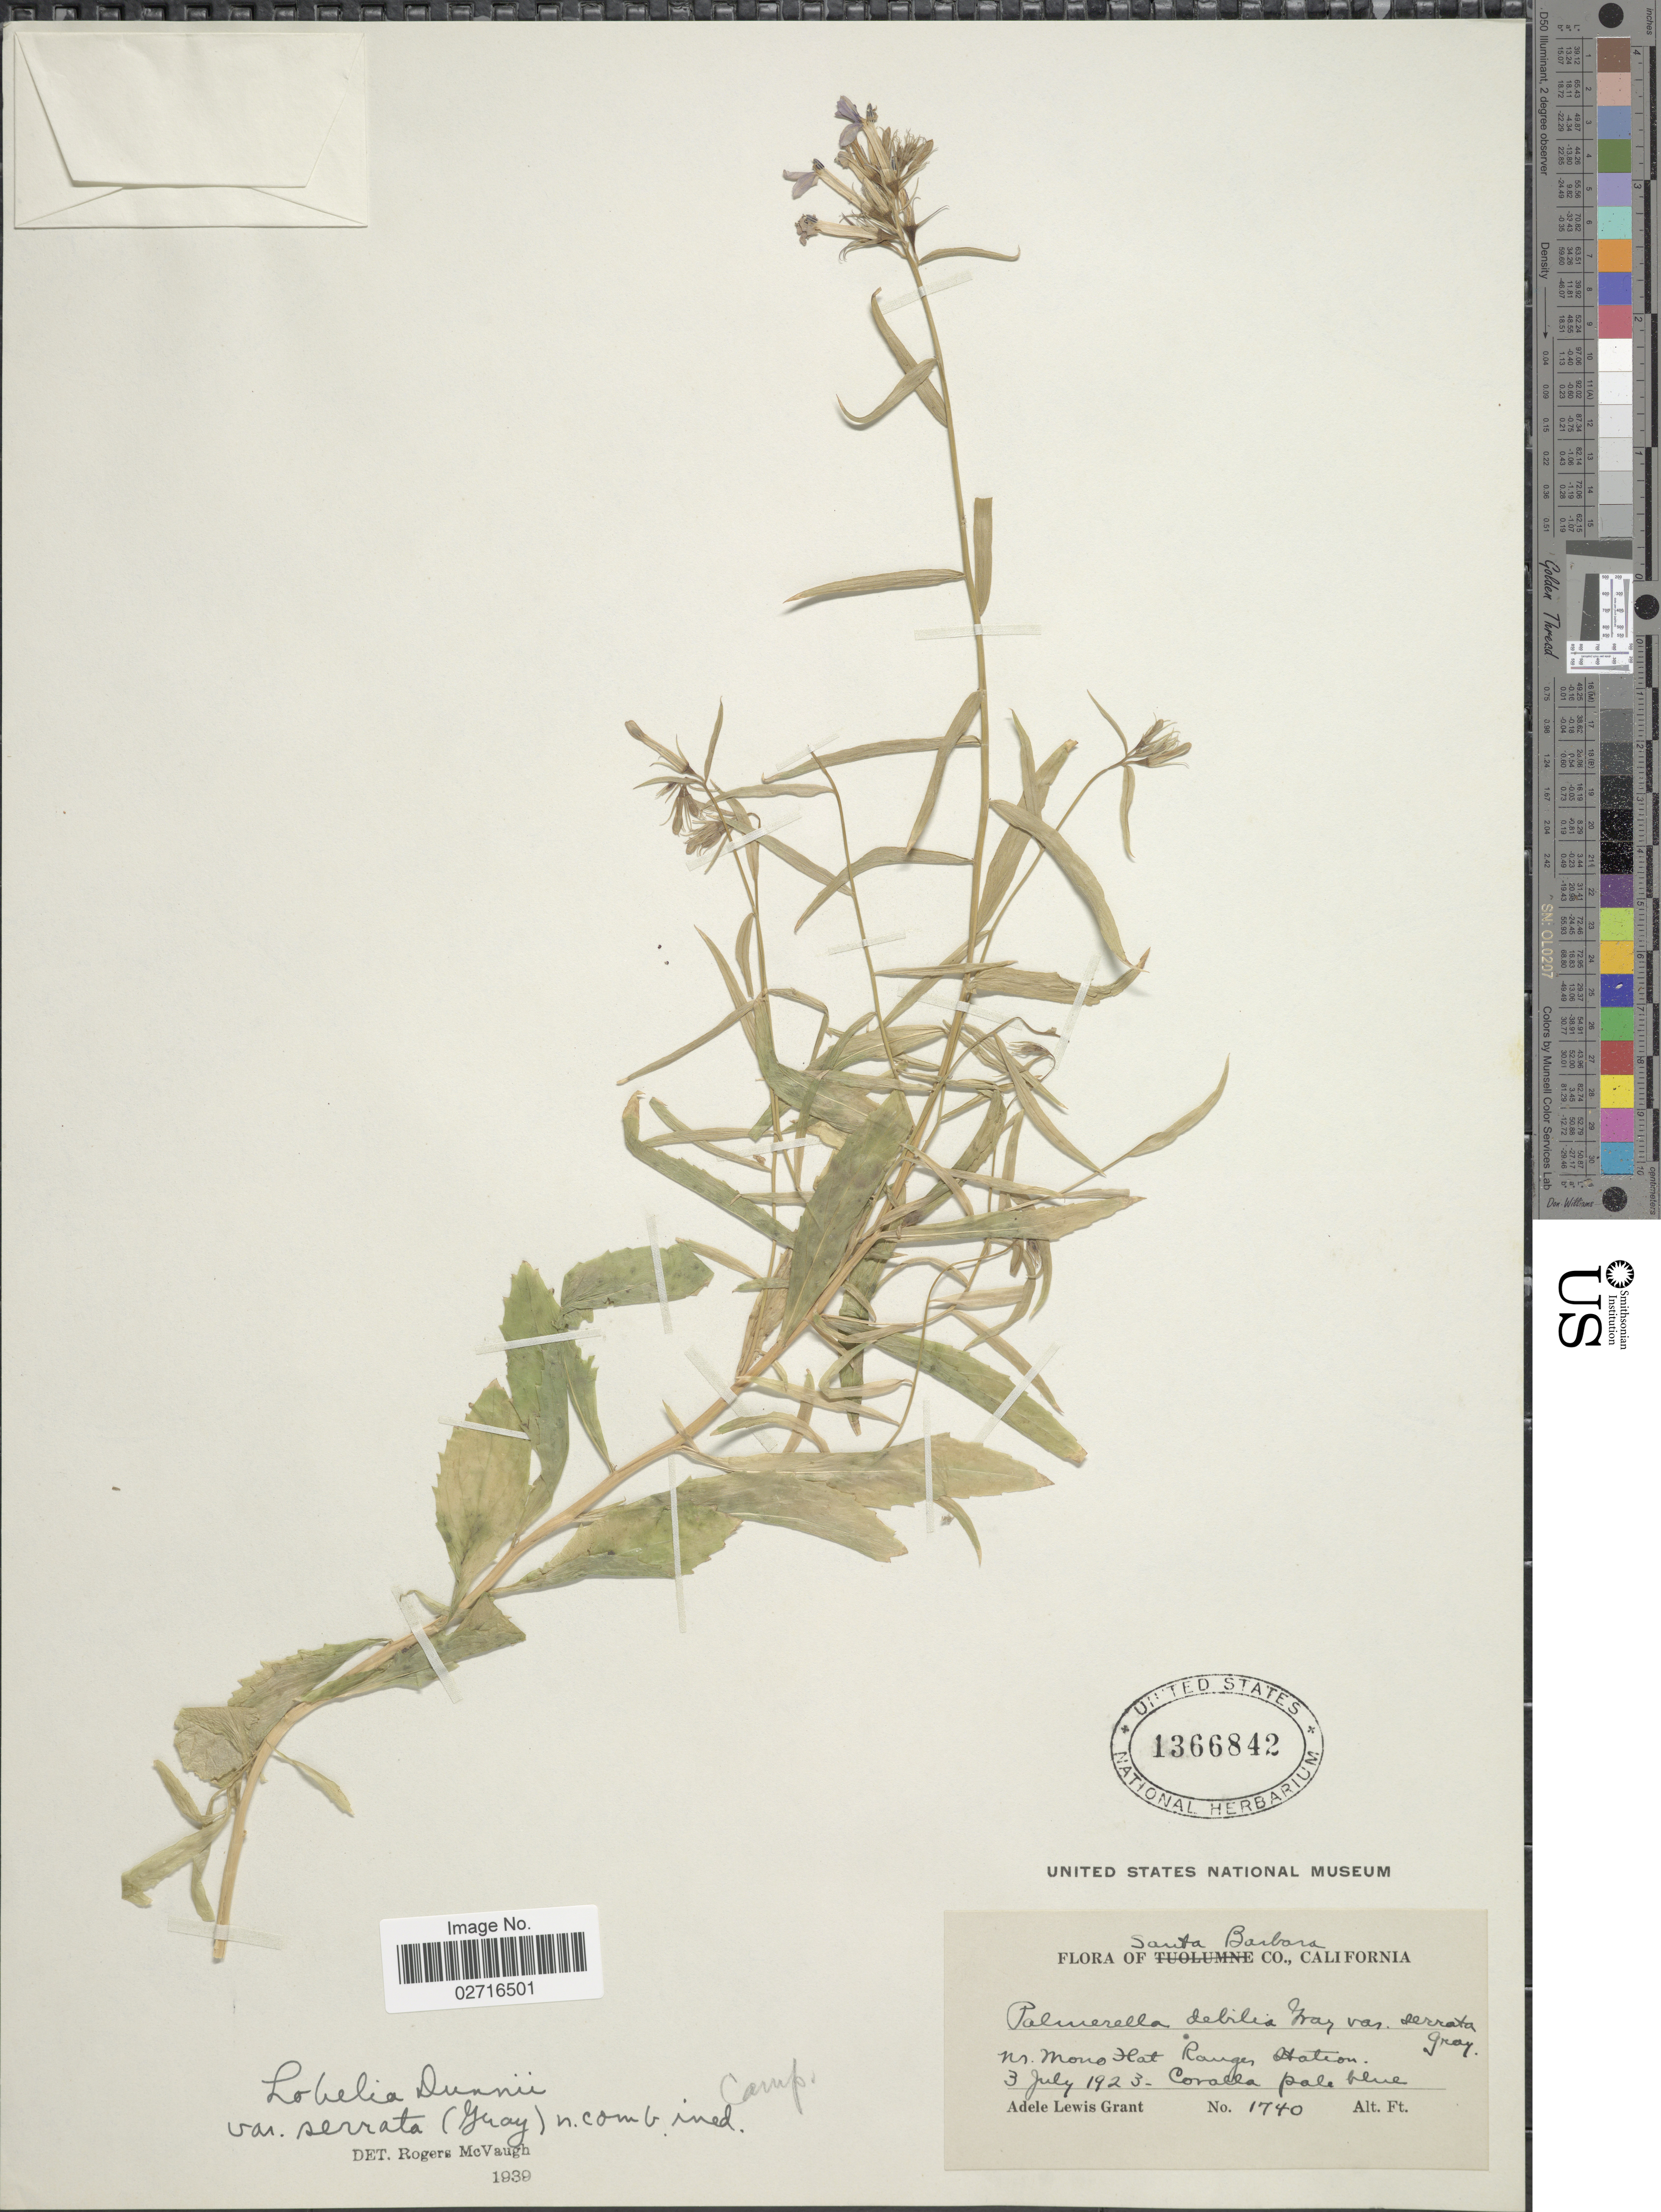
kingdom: Plantae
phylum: Tracheophyta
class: Magnoliopsida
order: Asterales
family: Campanulaceae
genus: Palmerella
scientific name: Palmerella debilis subsp. serrata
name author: (A. Gray) Lammers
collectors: A. L. Grant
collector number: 1740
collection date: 1923-07-03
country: United States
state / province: California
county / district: Santa Barbara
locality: Santa Barbara Co., nr. Mono Hat Ranger Station.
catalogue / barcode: US 1366842